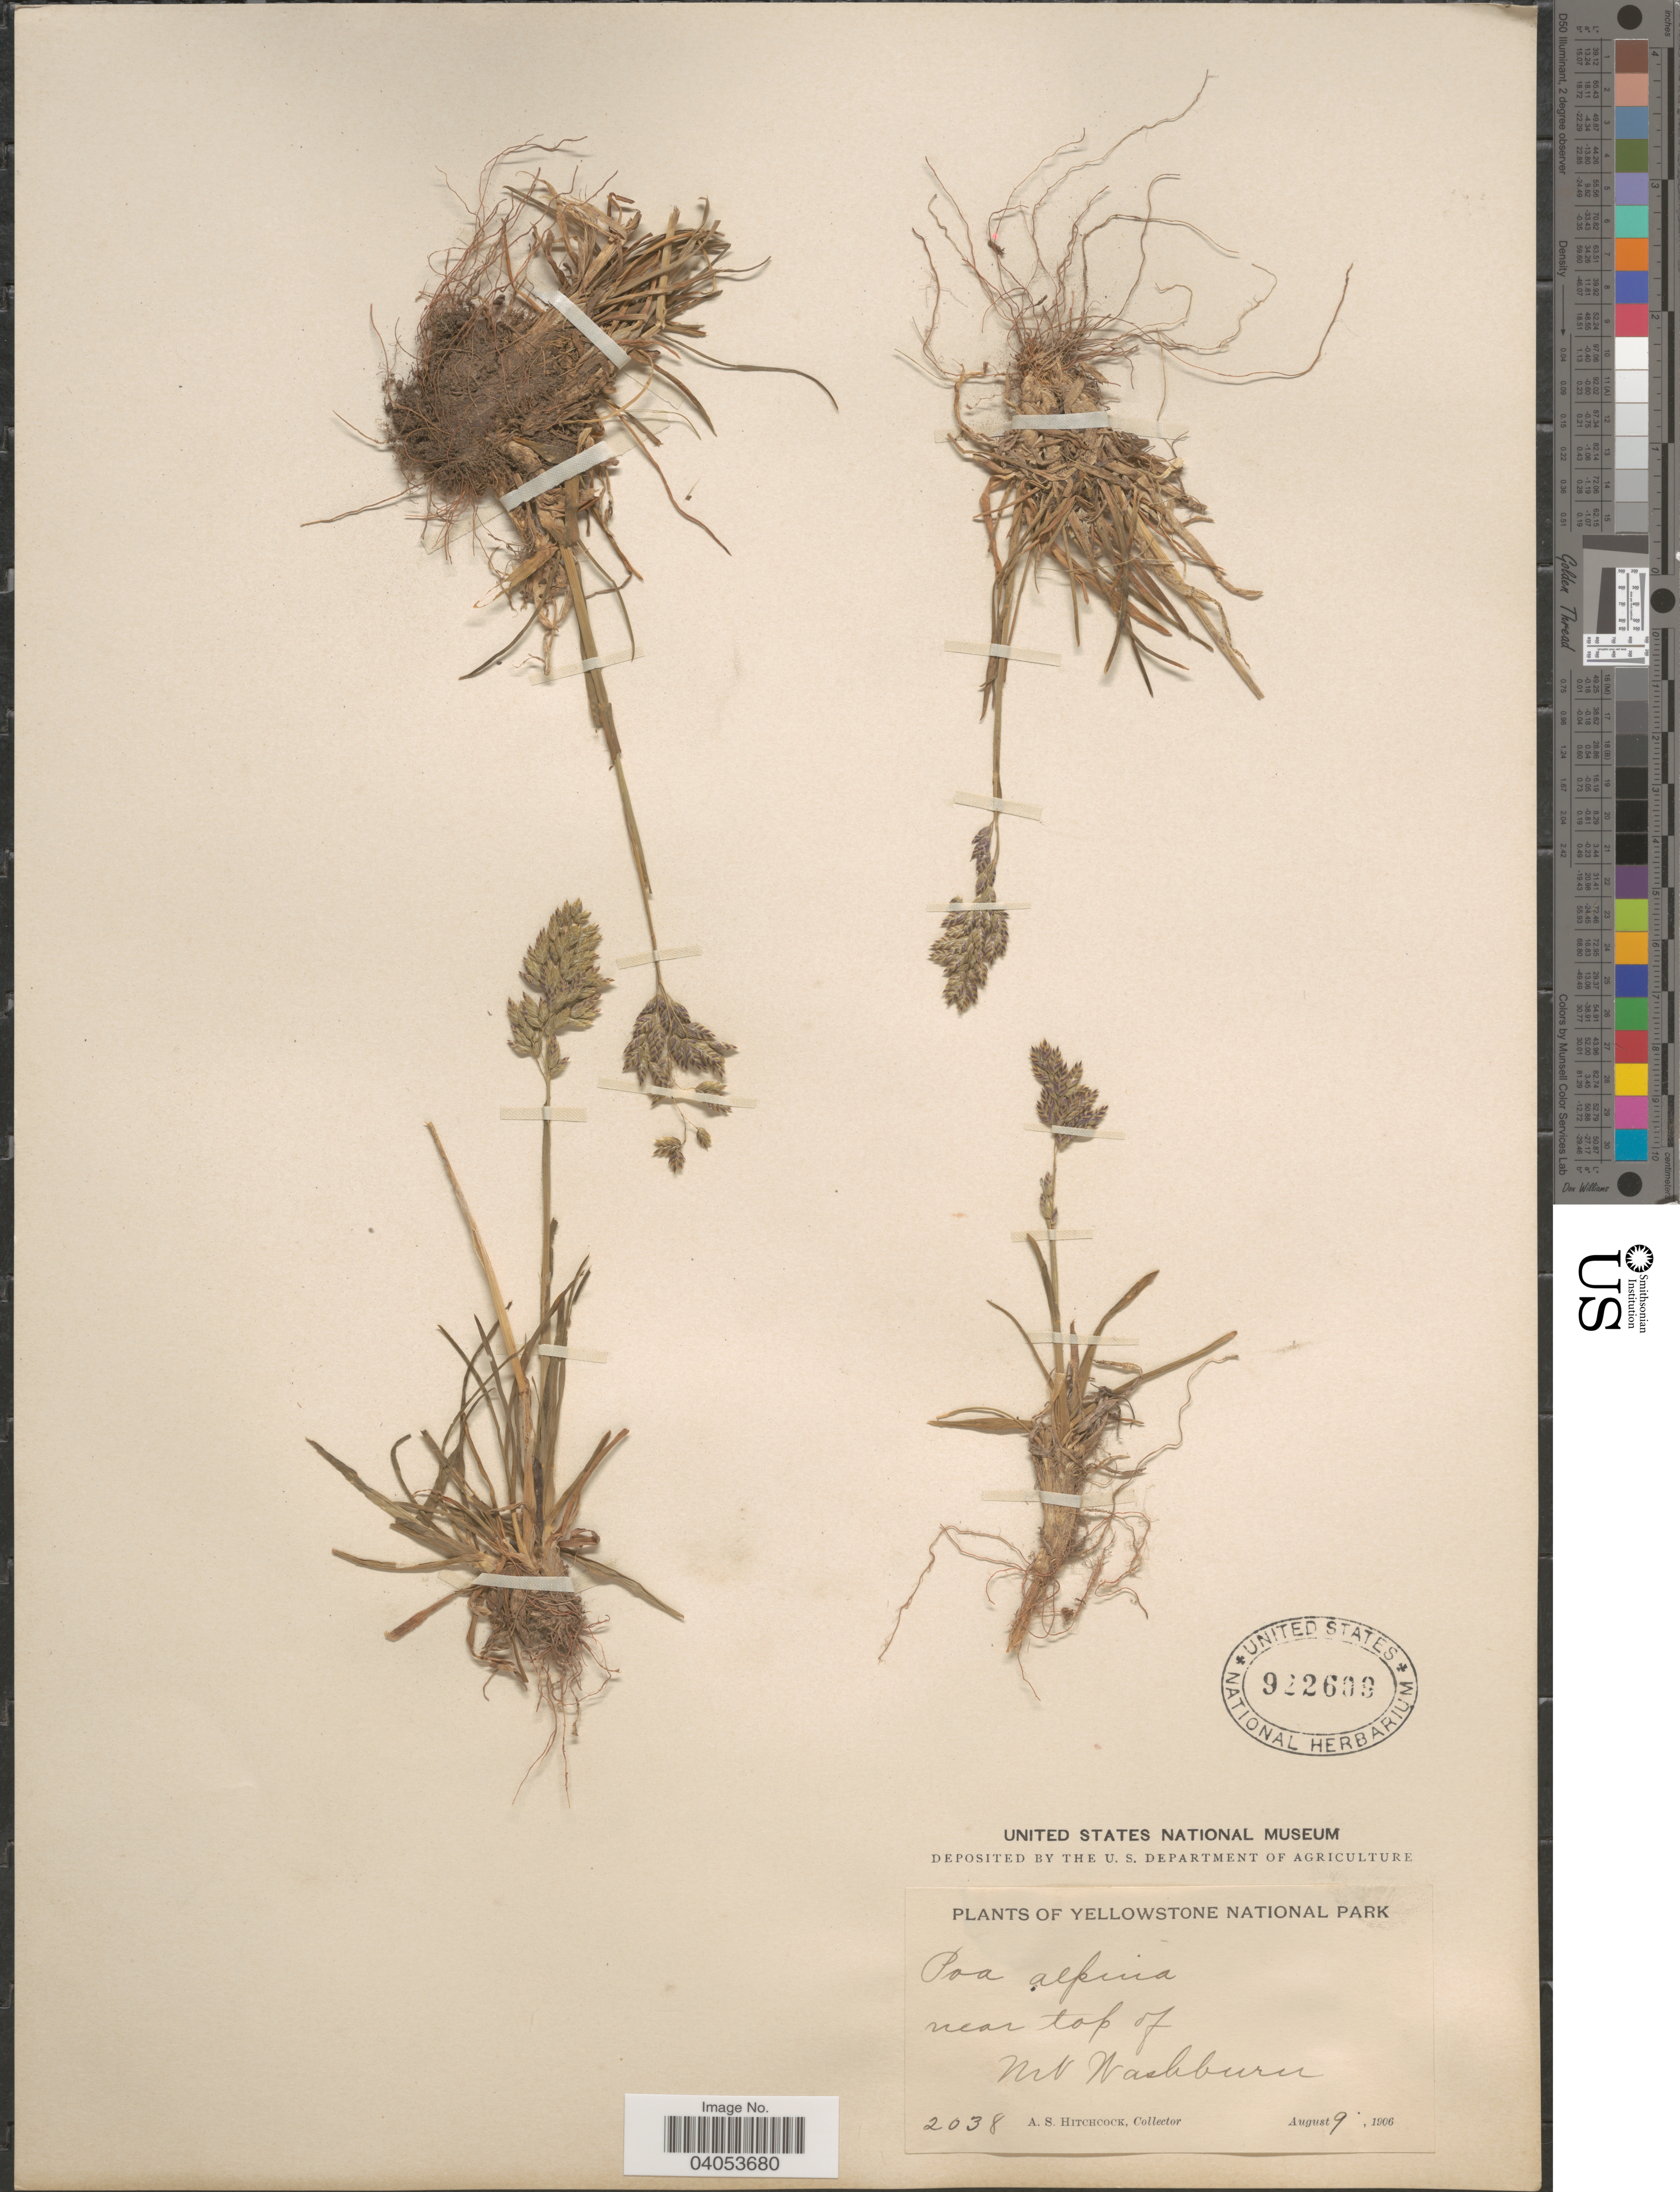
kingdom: Plantae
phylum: Tracheophyta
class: Liliopsida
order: Poales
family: Poaceae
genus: Poa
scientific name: Poa alpina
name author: L.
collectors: A. S. Hitchcock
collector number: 2038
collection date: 1906-08-09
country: United States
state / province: Wyoming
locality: Yellowstone National Park. Near top of Mt Washburn.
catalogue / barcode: US 922609